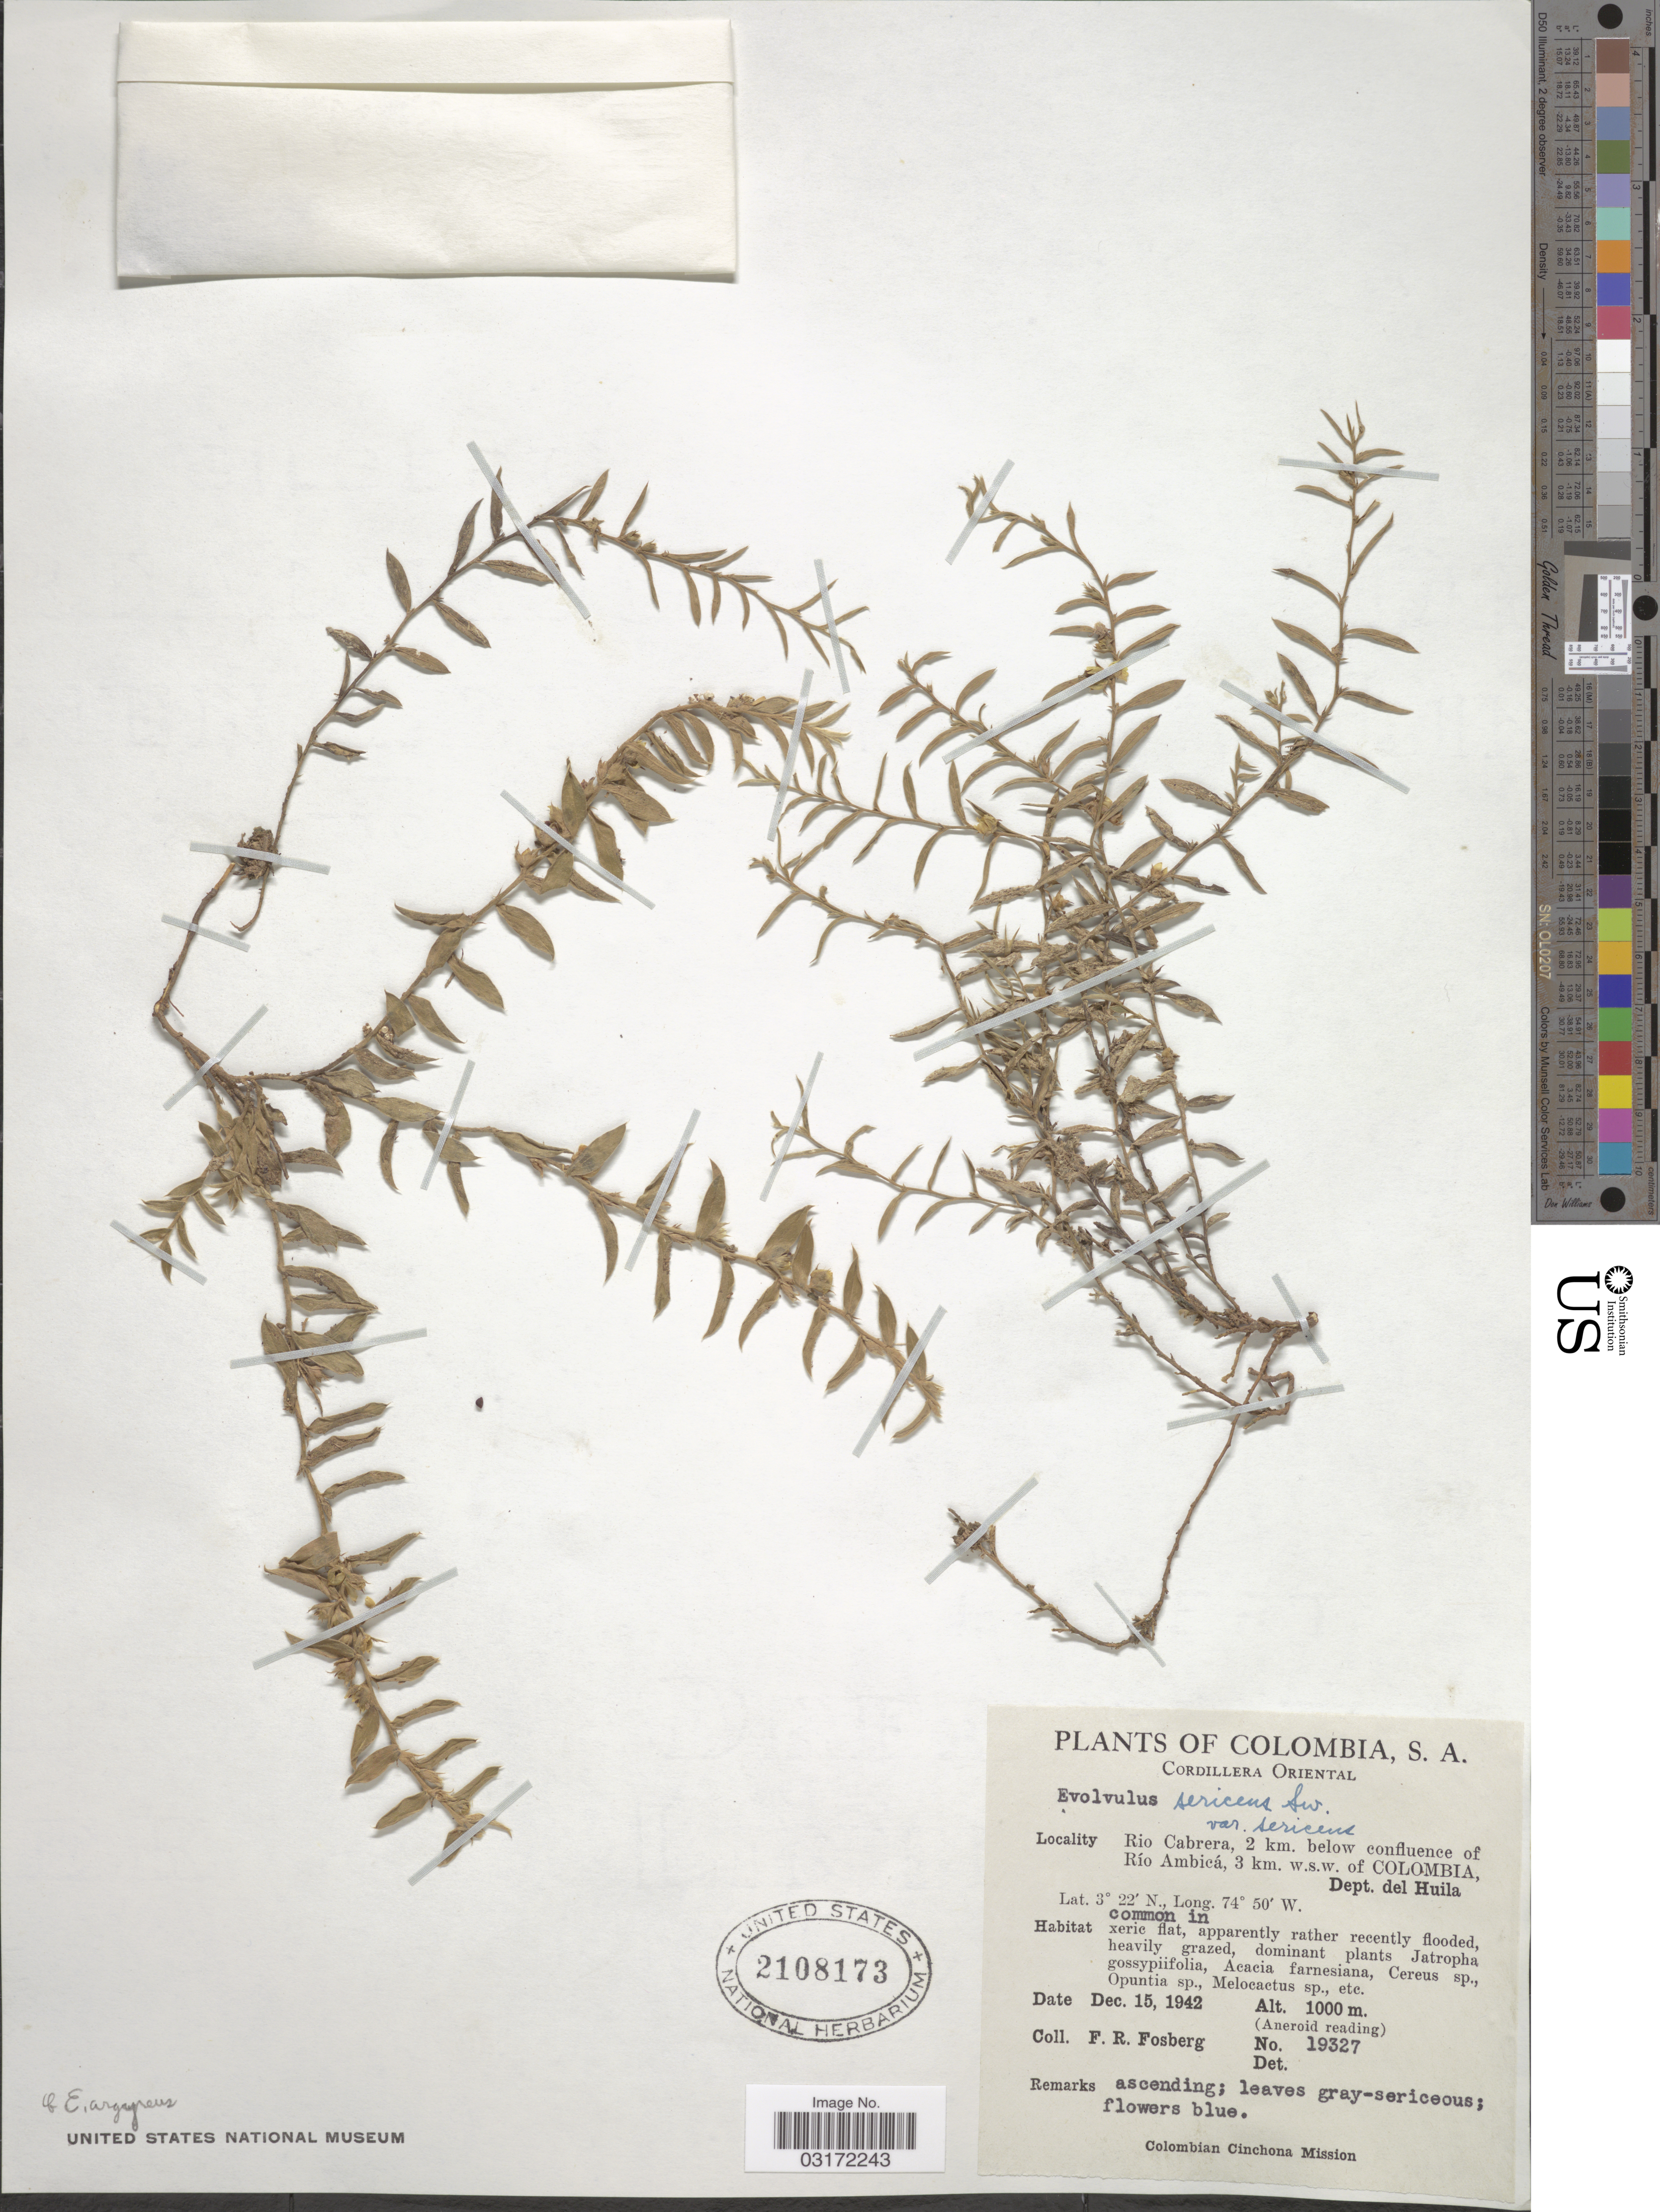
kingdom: Plantae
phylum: Tracheophyta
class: Magnoliopsida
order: Solanales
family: Convolvulaceae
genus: Evolvulus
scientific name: Evolvulus sericeus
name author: Sw.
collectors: F. R. Fosberg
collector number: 19327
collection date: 1942-12-15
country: Colombia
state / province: Huila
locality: Cordillera Oriental. Rio Cabrera, 2 km. below confluence of Río Ambicá, 3 km. w.s.w. of Colombia, Dept. del Huila.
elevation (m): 1000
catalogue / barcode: US 2108173